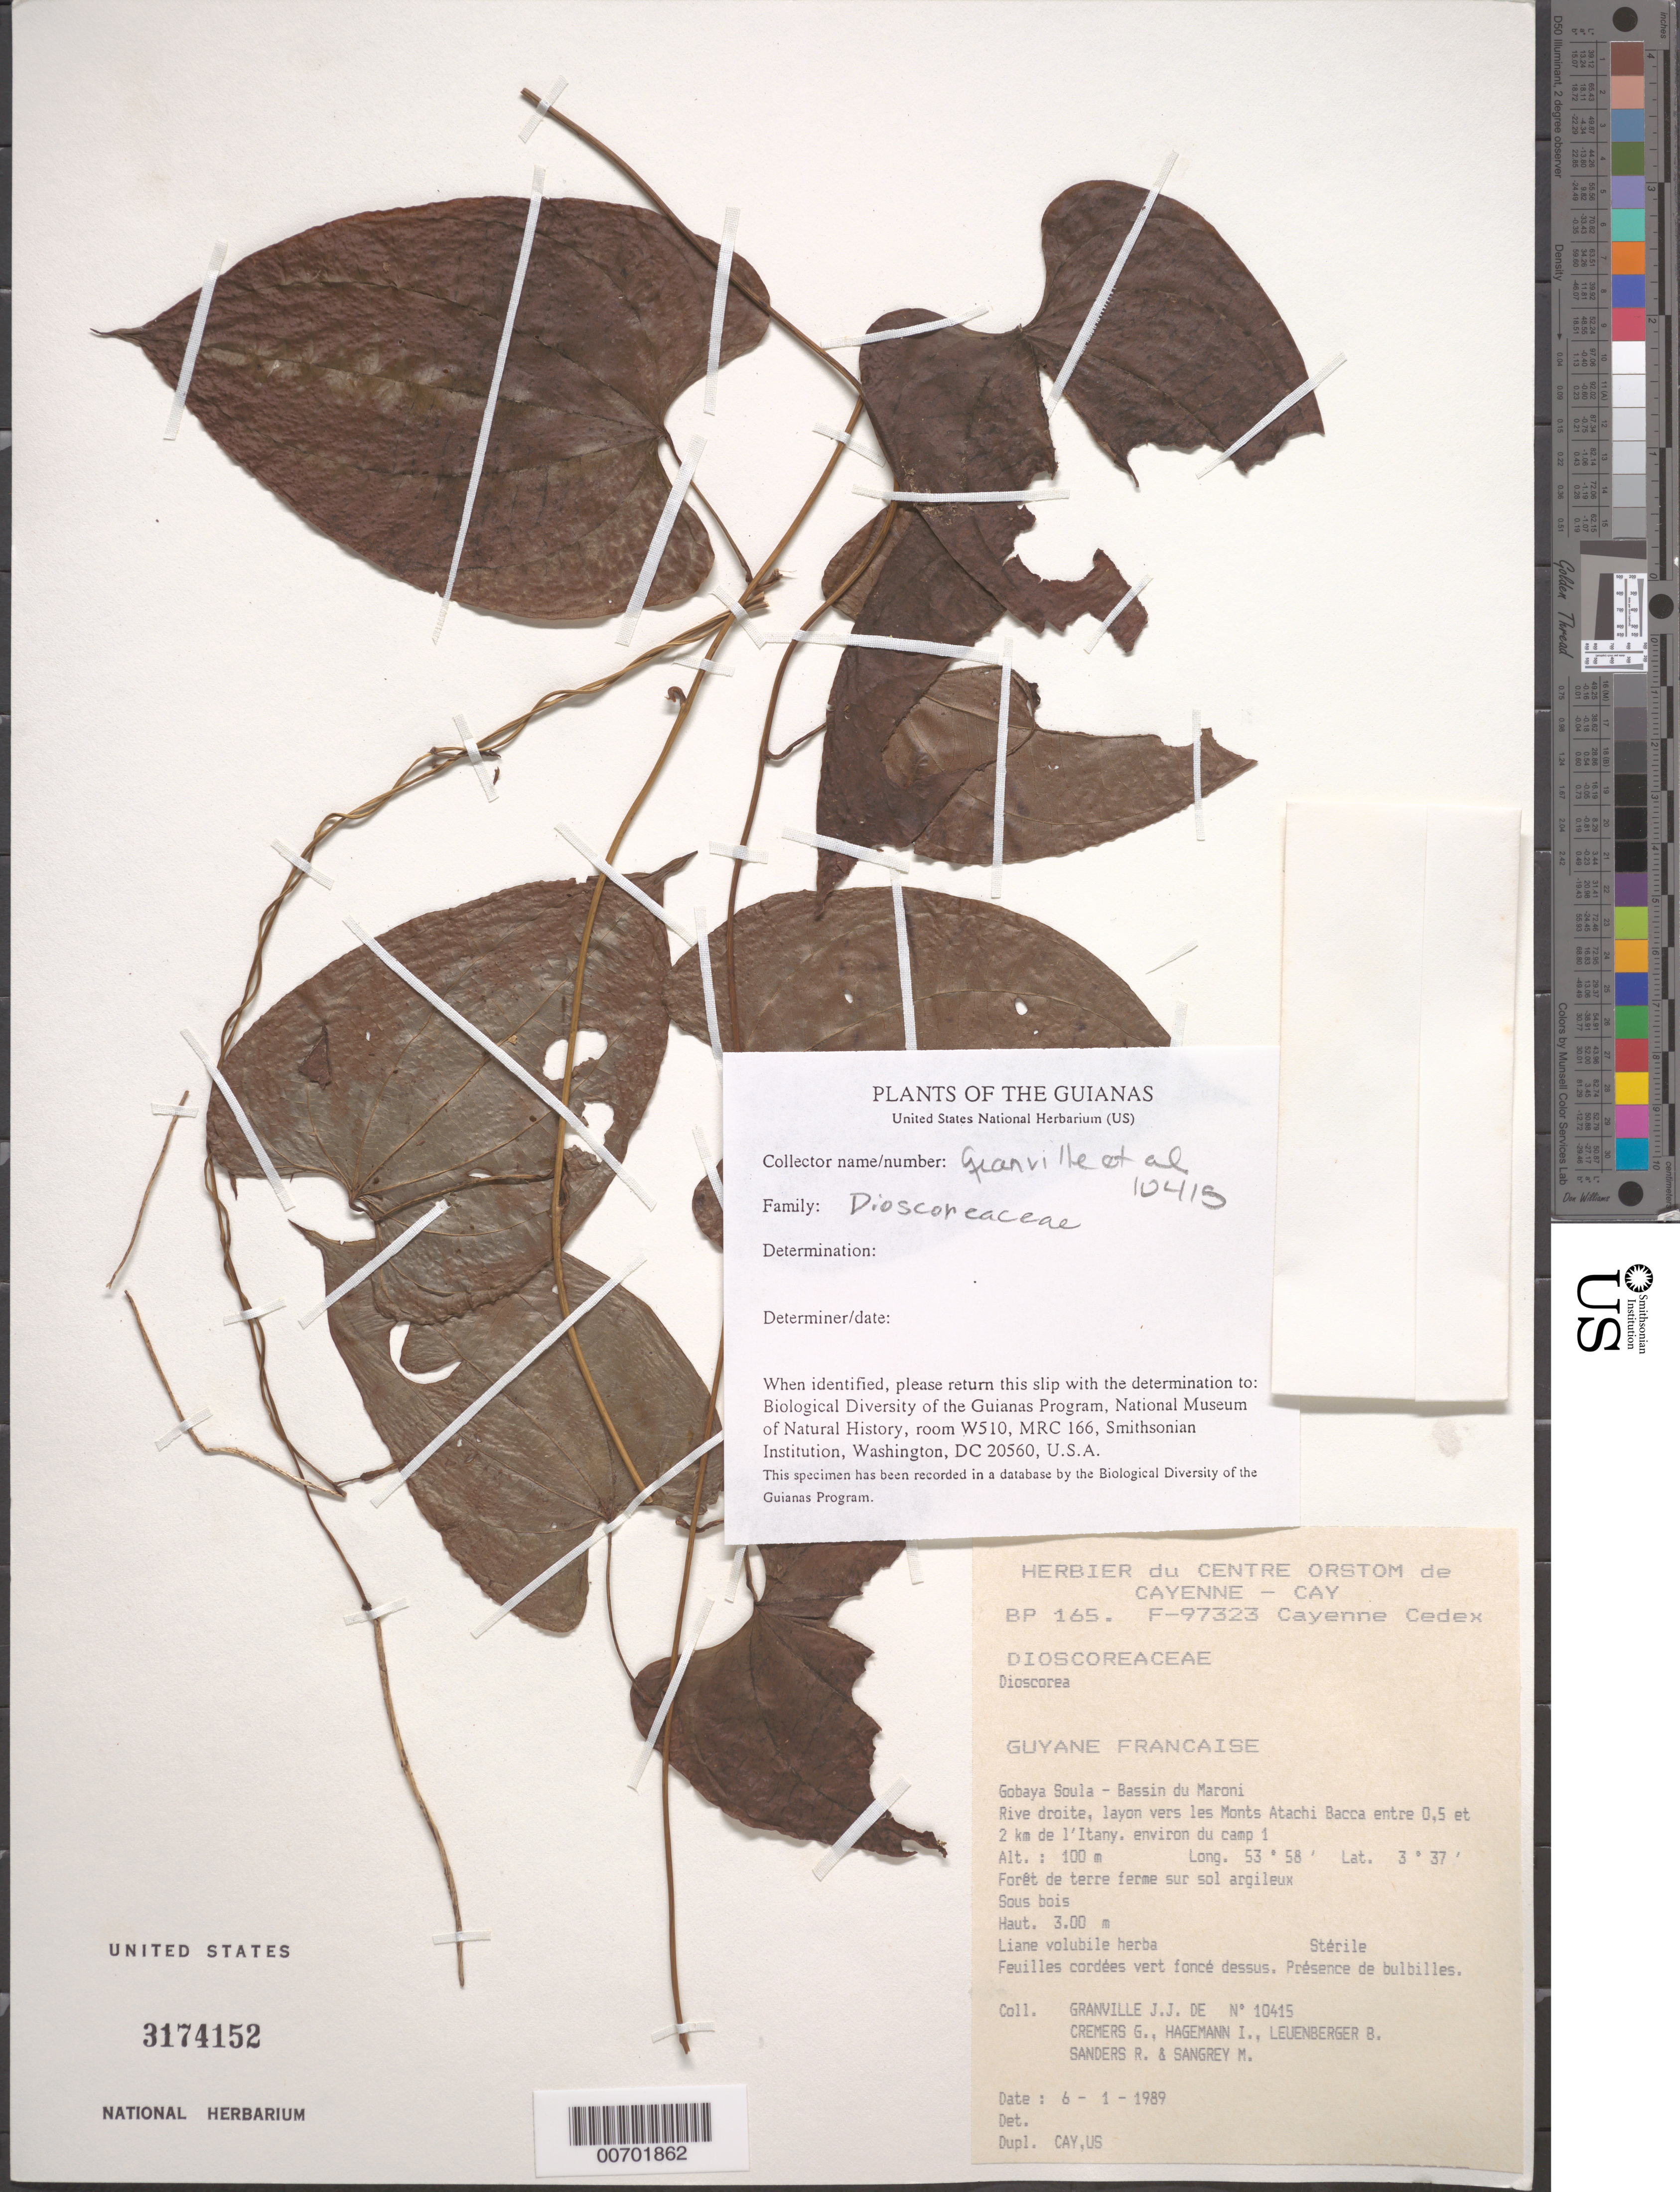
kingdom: Plantae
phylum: Tracheophyta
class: Liliopsida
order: Dioscoreales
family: Dioscoreaceae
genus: Dioscorea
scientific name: Dioscorea sp.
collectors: J.-J. de Granville, G. Cremers, J. Hagemann, B. E. Leuenberger & M. S. Sangrey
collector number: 10415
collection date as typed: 6-Jan-89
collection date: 1989-01-06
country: French Guiana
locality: Gobaya Soula, Bassin du Maroni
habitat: Forest on terra firma, clay soil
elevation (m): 100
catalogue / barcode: US 3174152